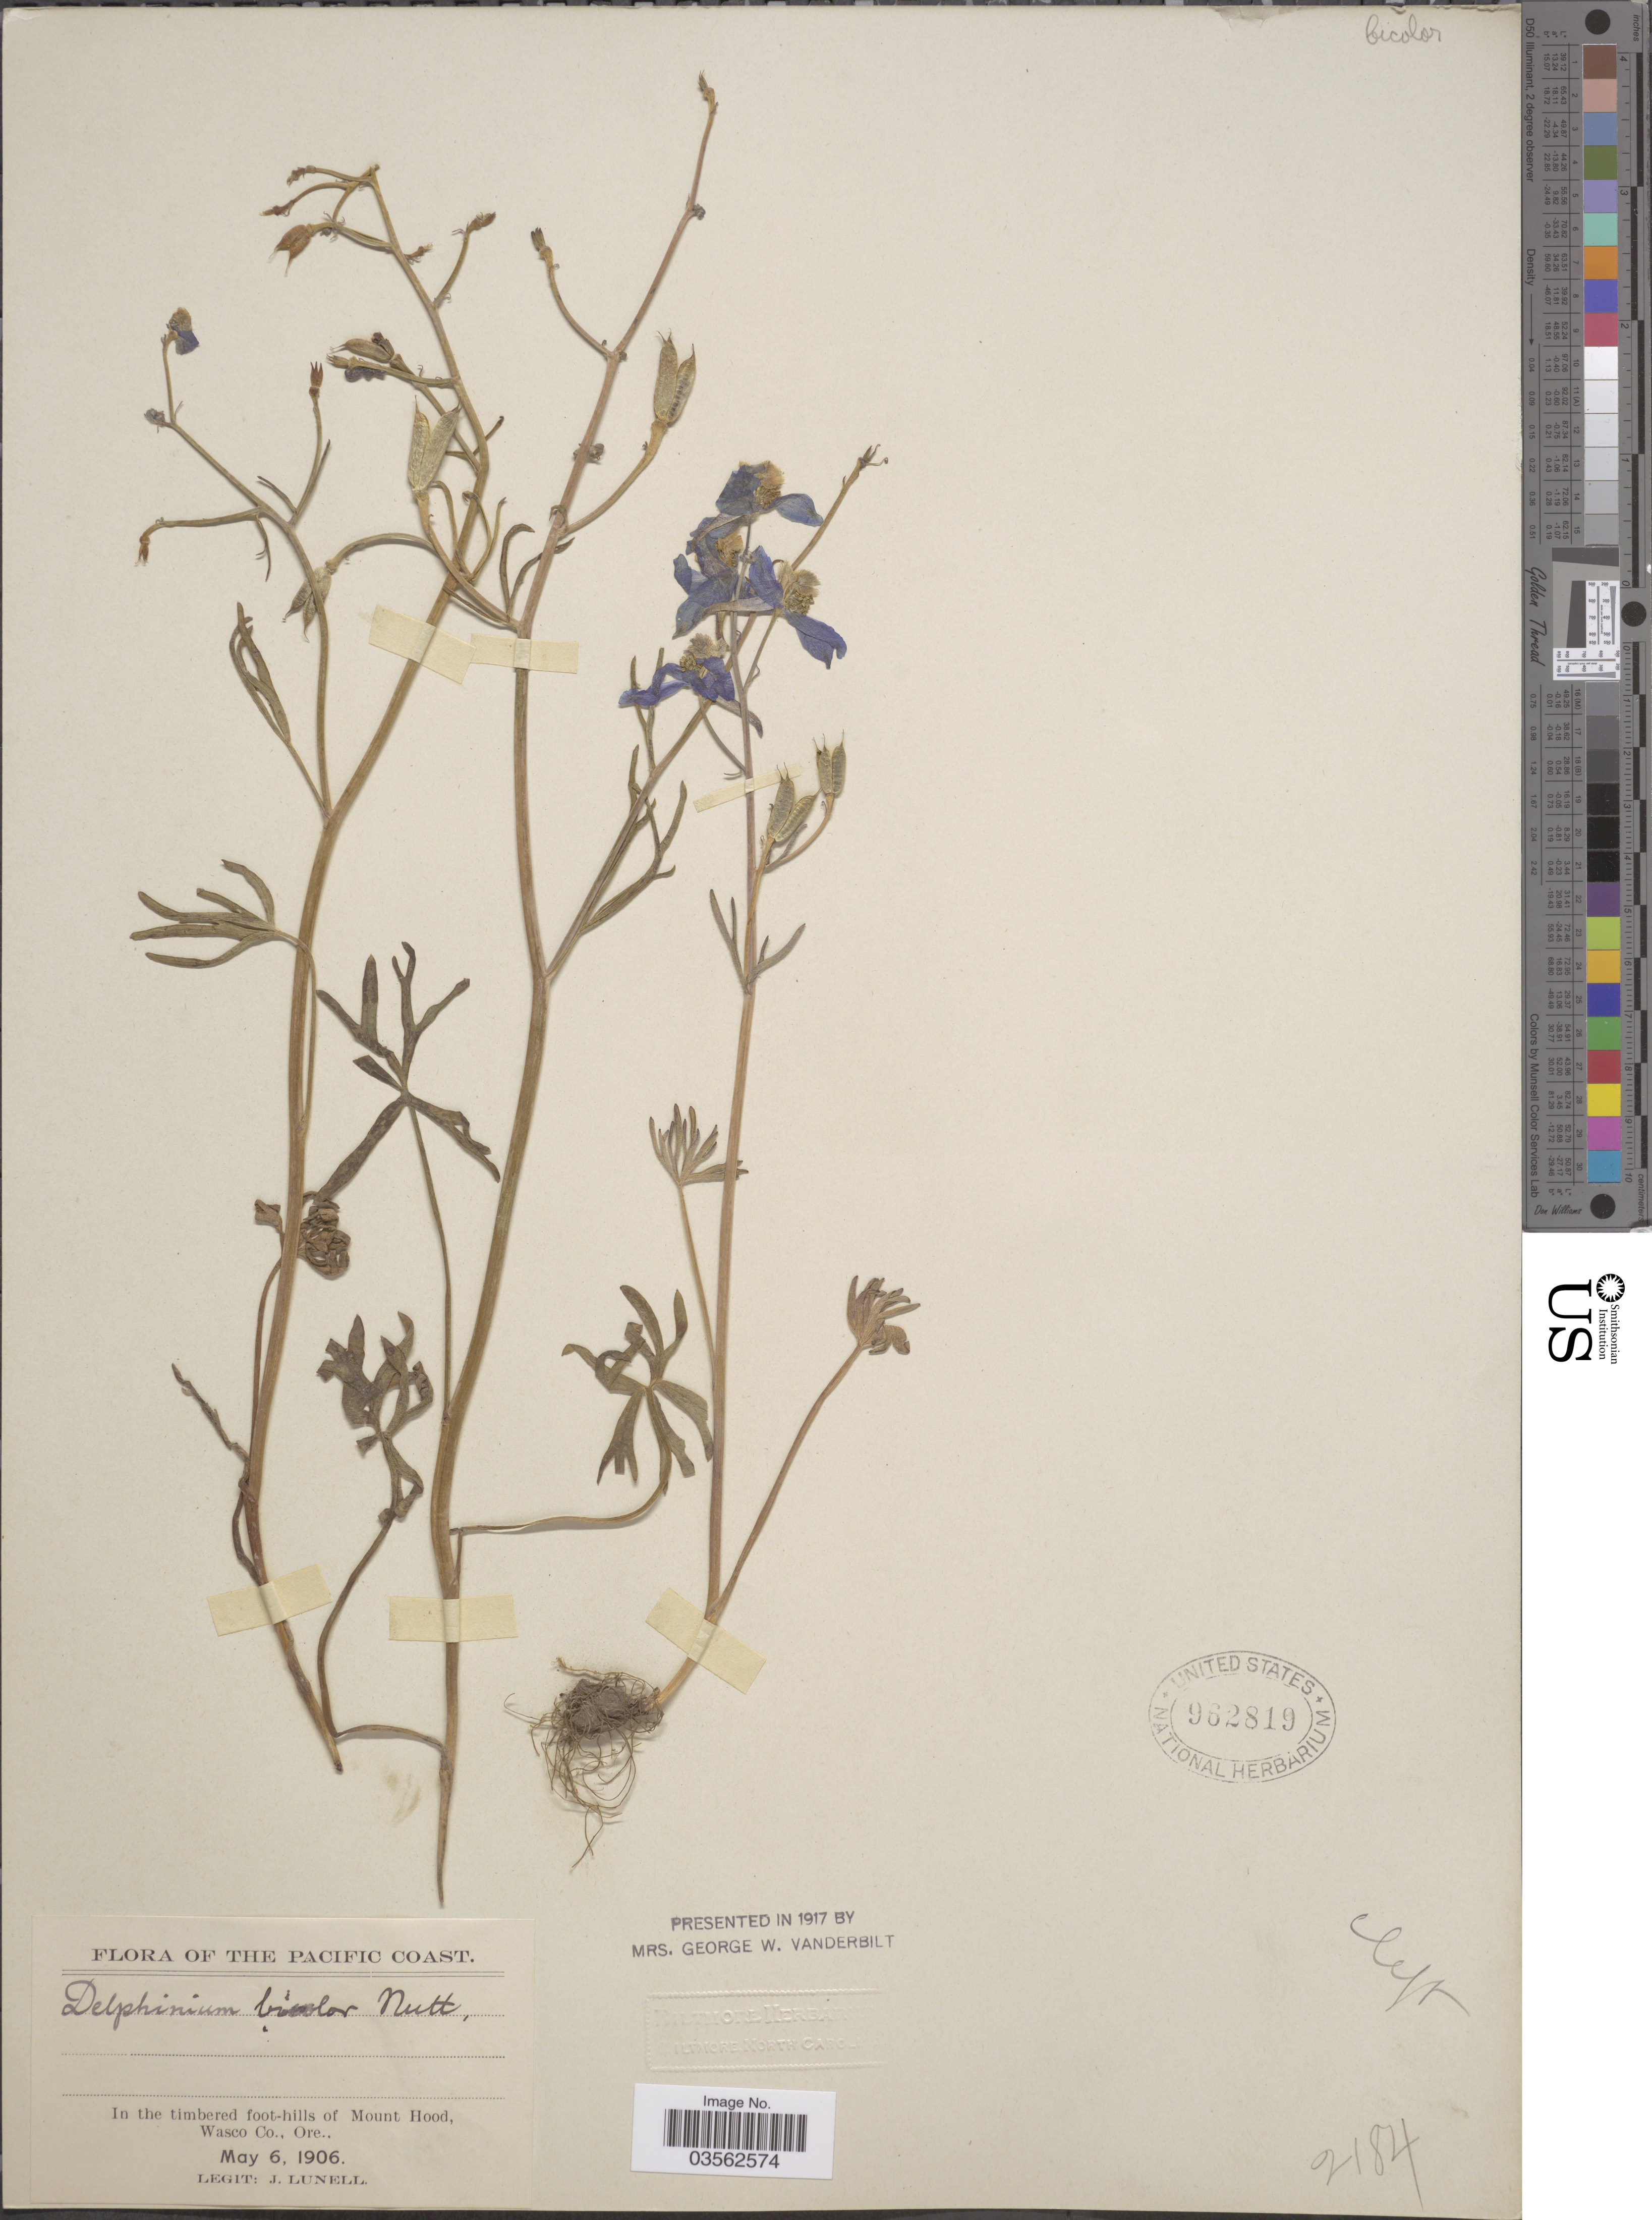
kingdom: Plantae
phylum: Tracheophyta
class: Magnoliopsida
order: Ranunculales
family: Ranunculaceae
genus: Delphinium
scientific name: Delphinium bicolor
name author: Nutt.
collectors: J. Lunell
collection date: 1906-05-06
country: United States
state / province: Oregon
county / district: Wasco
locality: The Pacific Coast. In the timbered foot-hills of Mount Hood, Wasco Co.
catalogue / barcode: US 962819